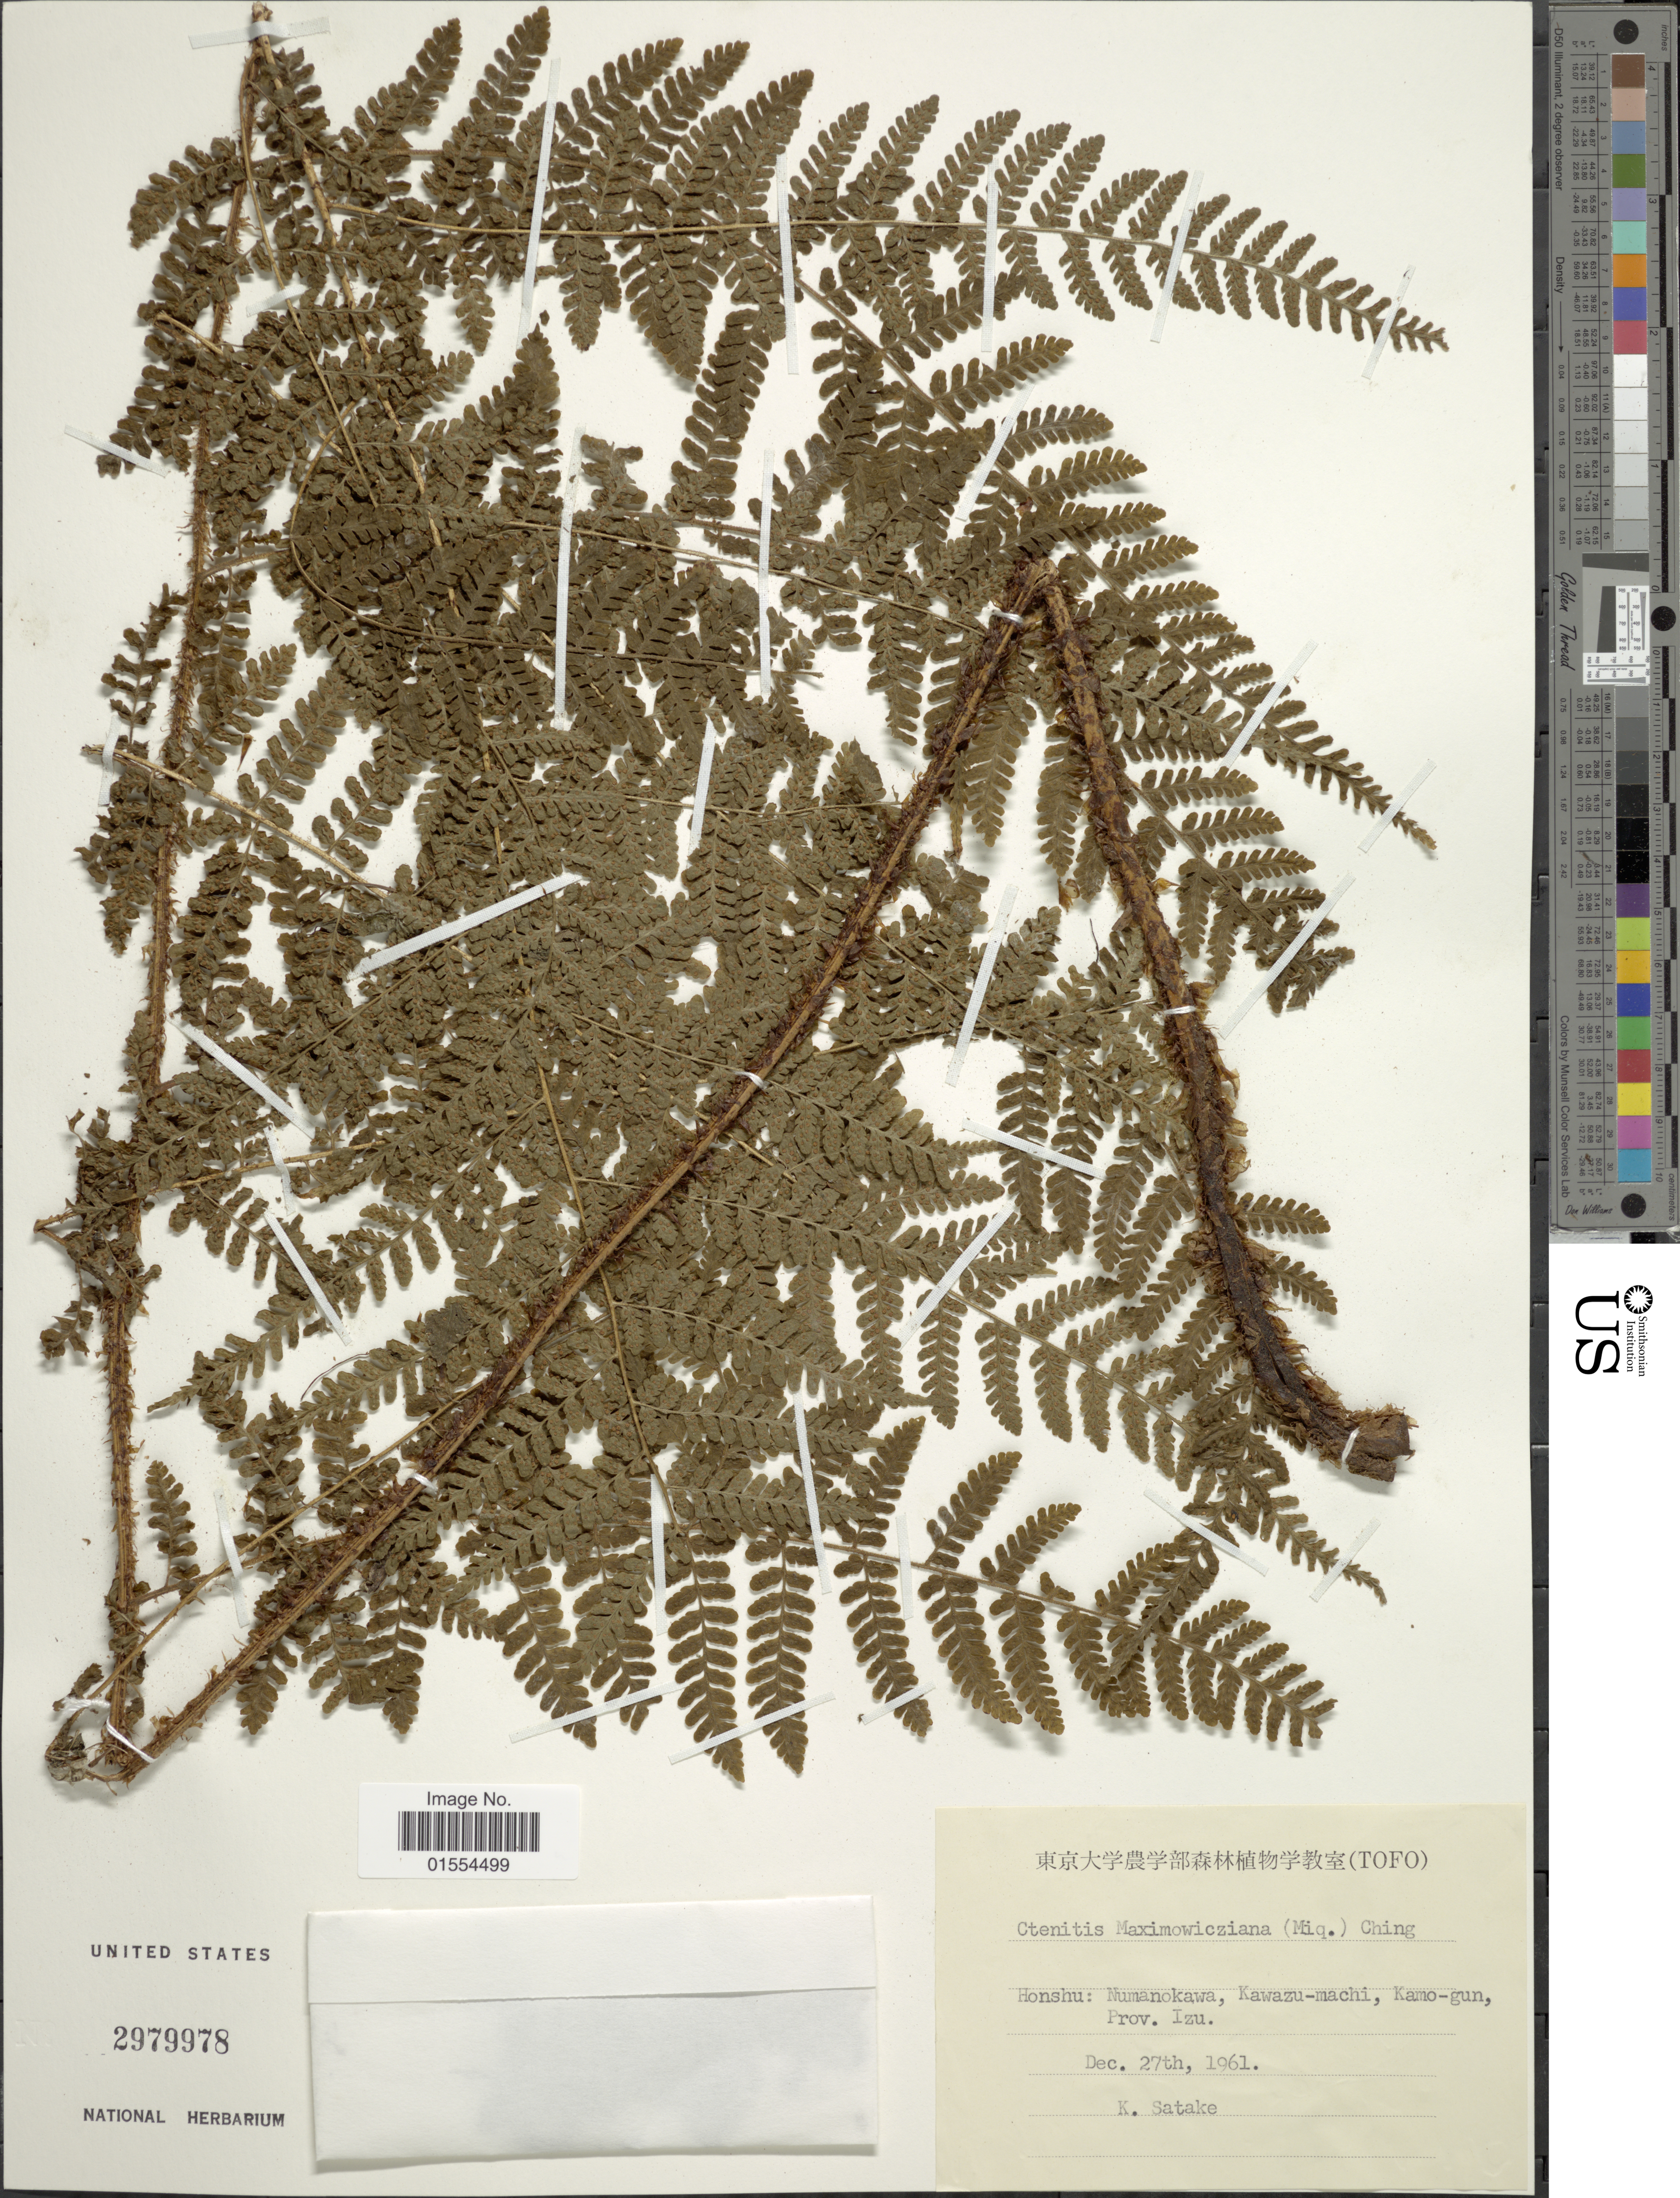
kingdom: Plantae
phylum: Tracheophyta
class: Polypodiopsida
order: Polypodiales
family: Dryopteridaceae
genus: Dryopteris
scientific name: Dryopteris maximowicziana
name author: (Miq.) C. Chr.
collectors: K. Satake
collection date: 1961-12-27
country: Japan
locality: Honshu: Numanokawa, Kawazu-machi, Kamo-gun, Prov. Izu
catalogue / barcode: US 2979978